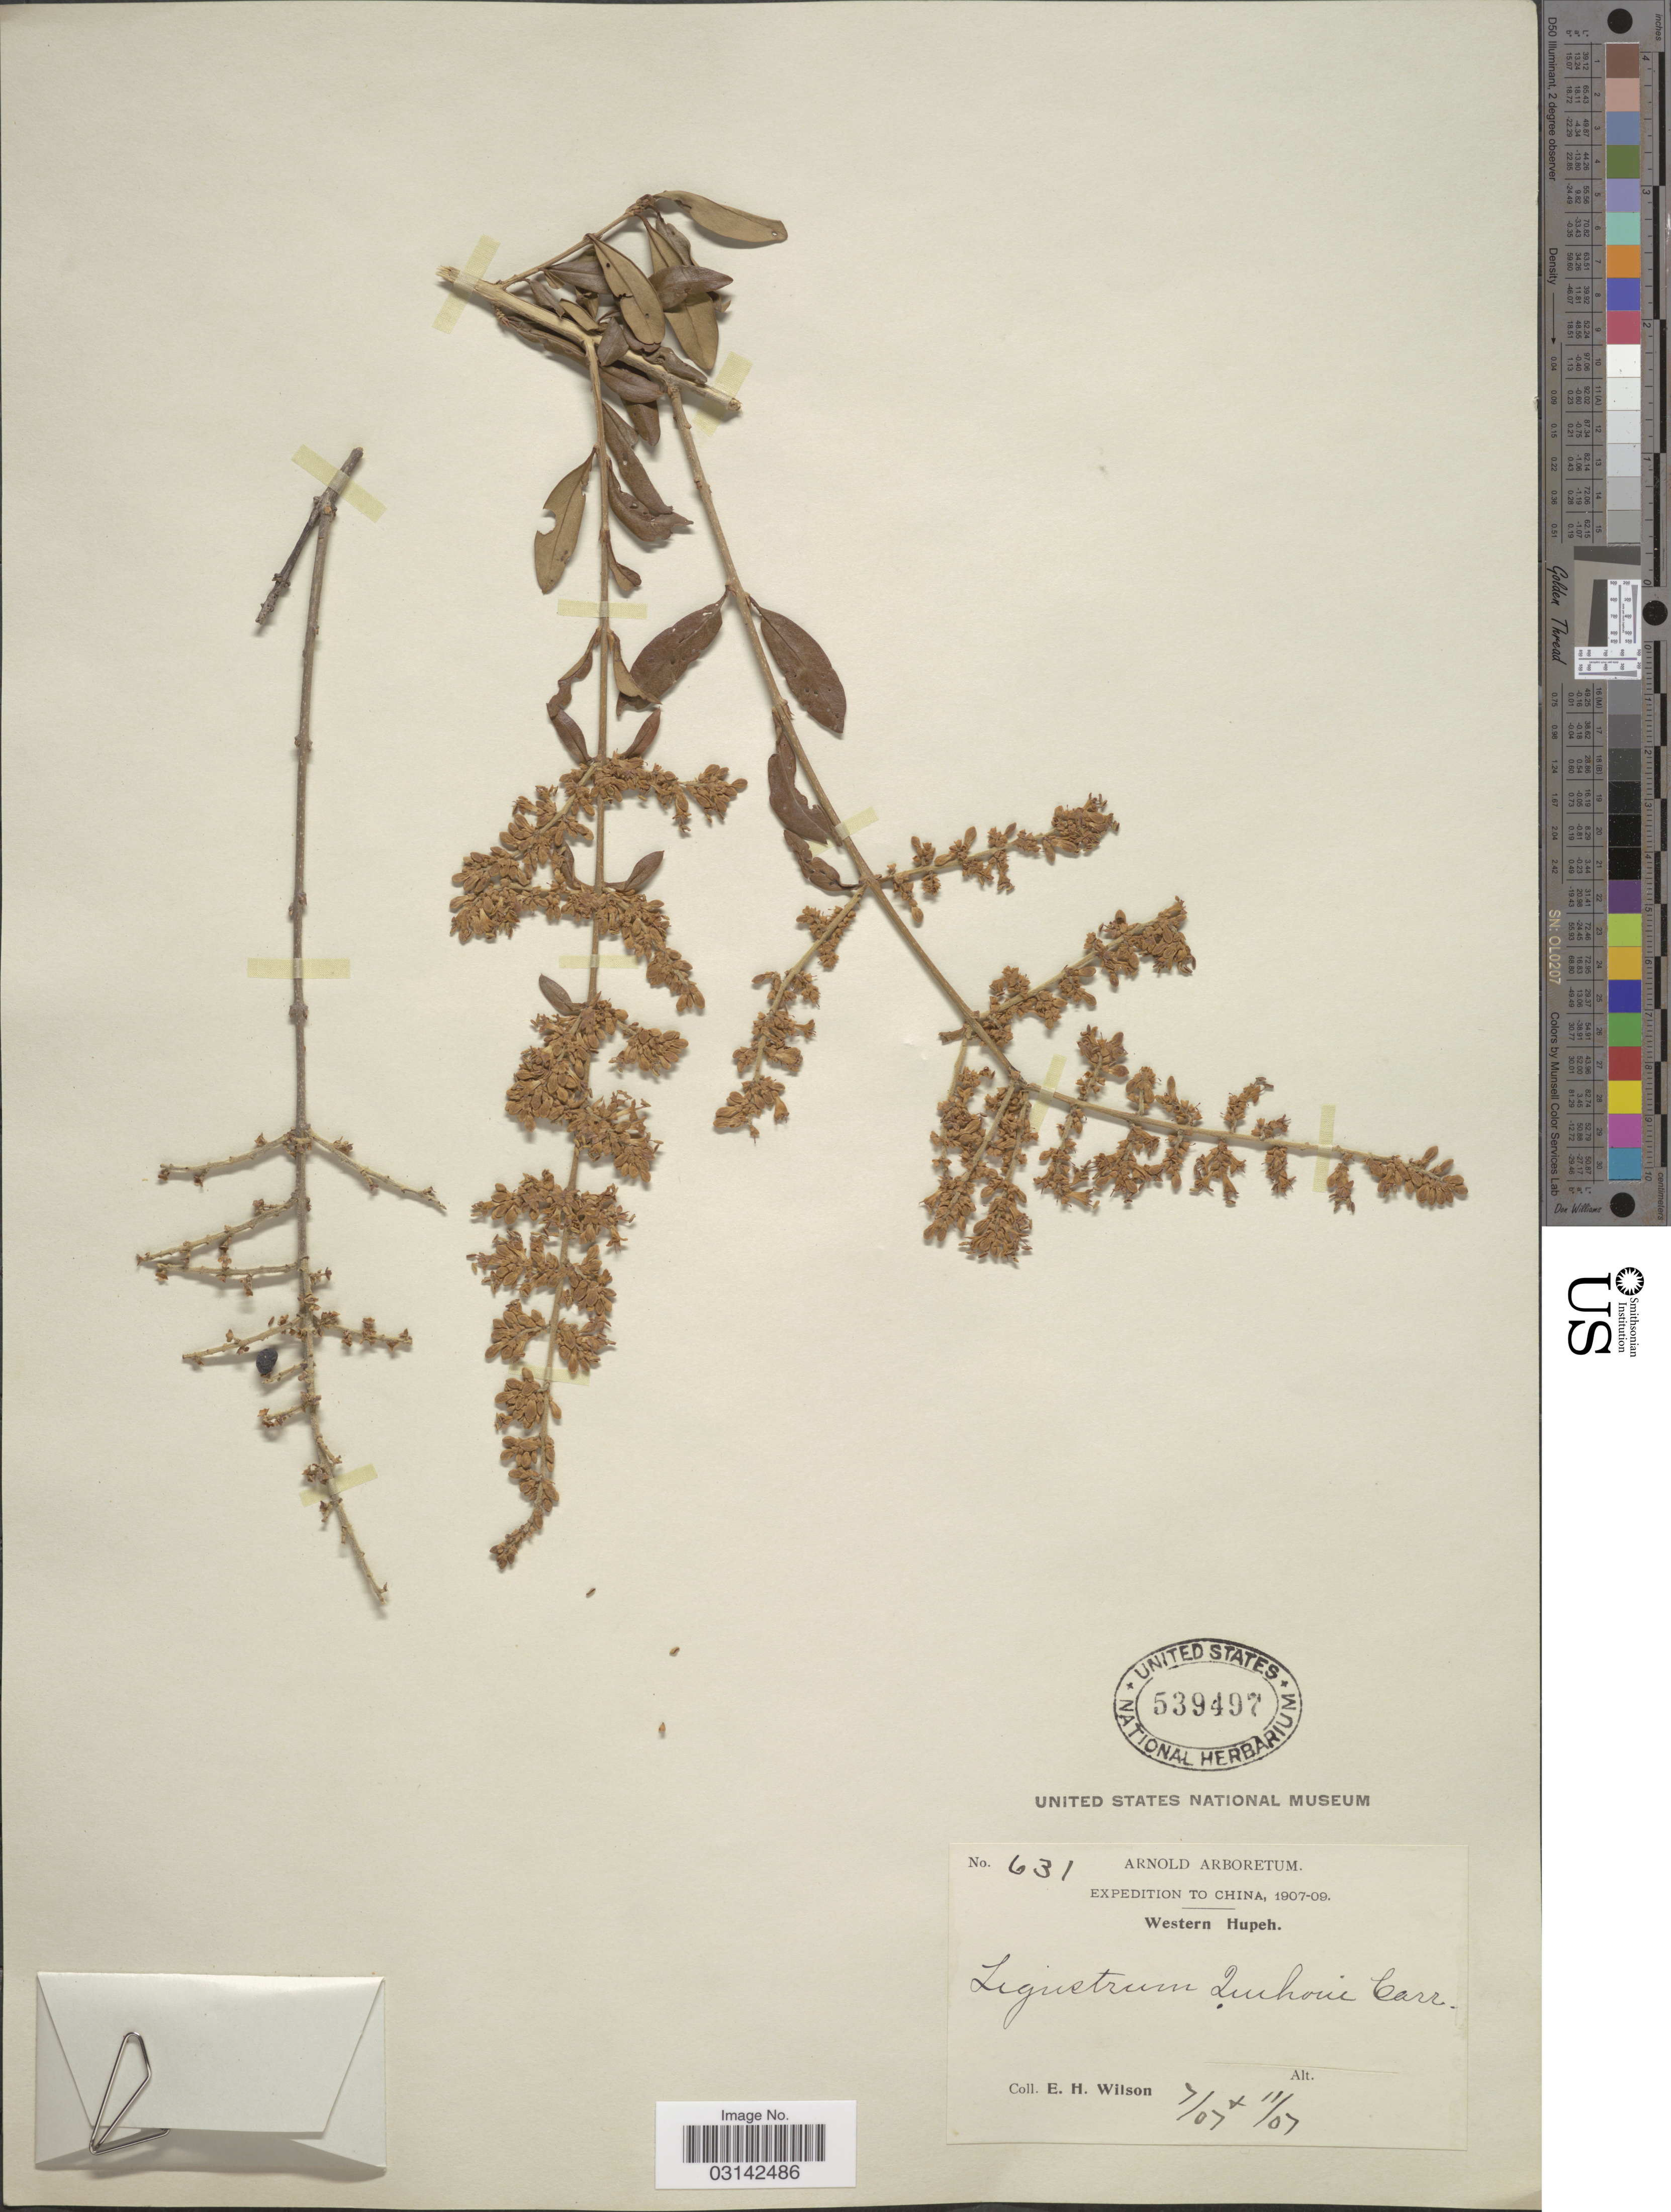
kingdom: Plantae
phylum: Tracheophyta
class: Magnoliopsida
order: Lamiales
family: Oleaceae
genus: Ligustrum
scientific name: Ligustrum quihoui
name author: Carrière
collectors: E. Wilson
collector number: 631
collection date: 1907-07/1907-11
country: China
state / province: Hubei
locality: Western Hupeh.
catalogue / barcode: US 539497